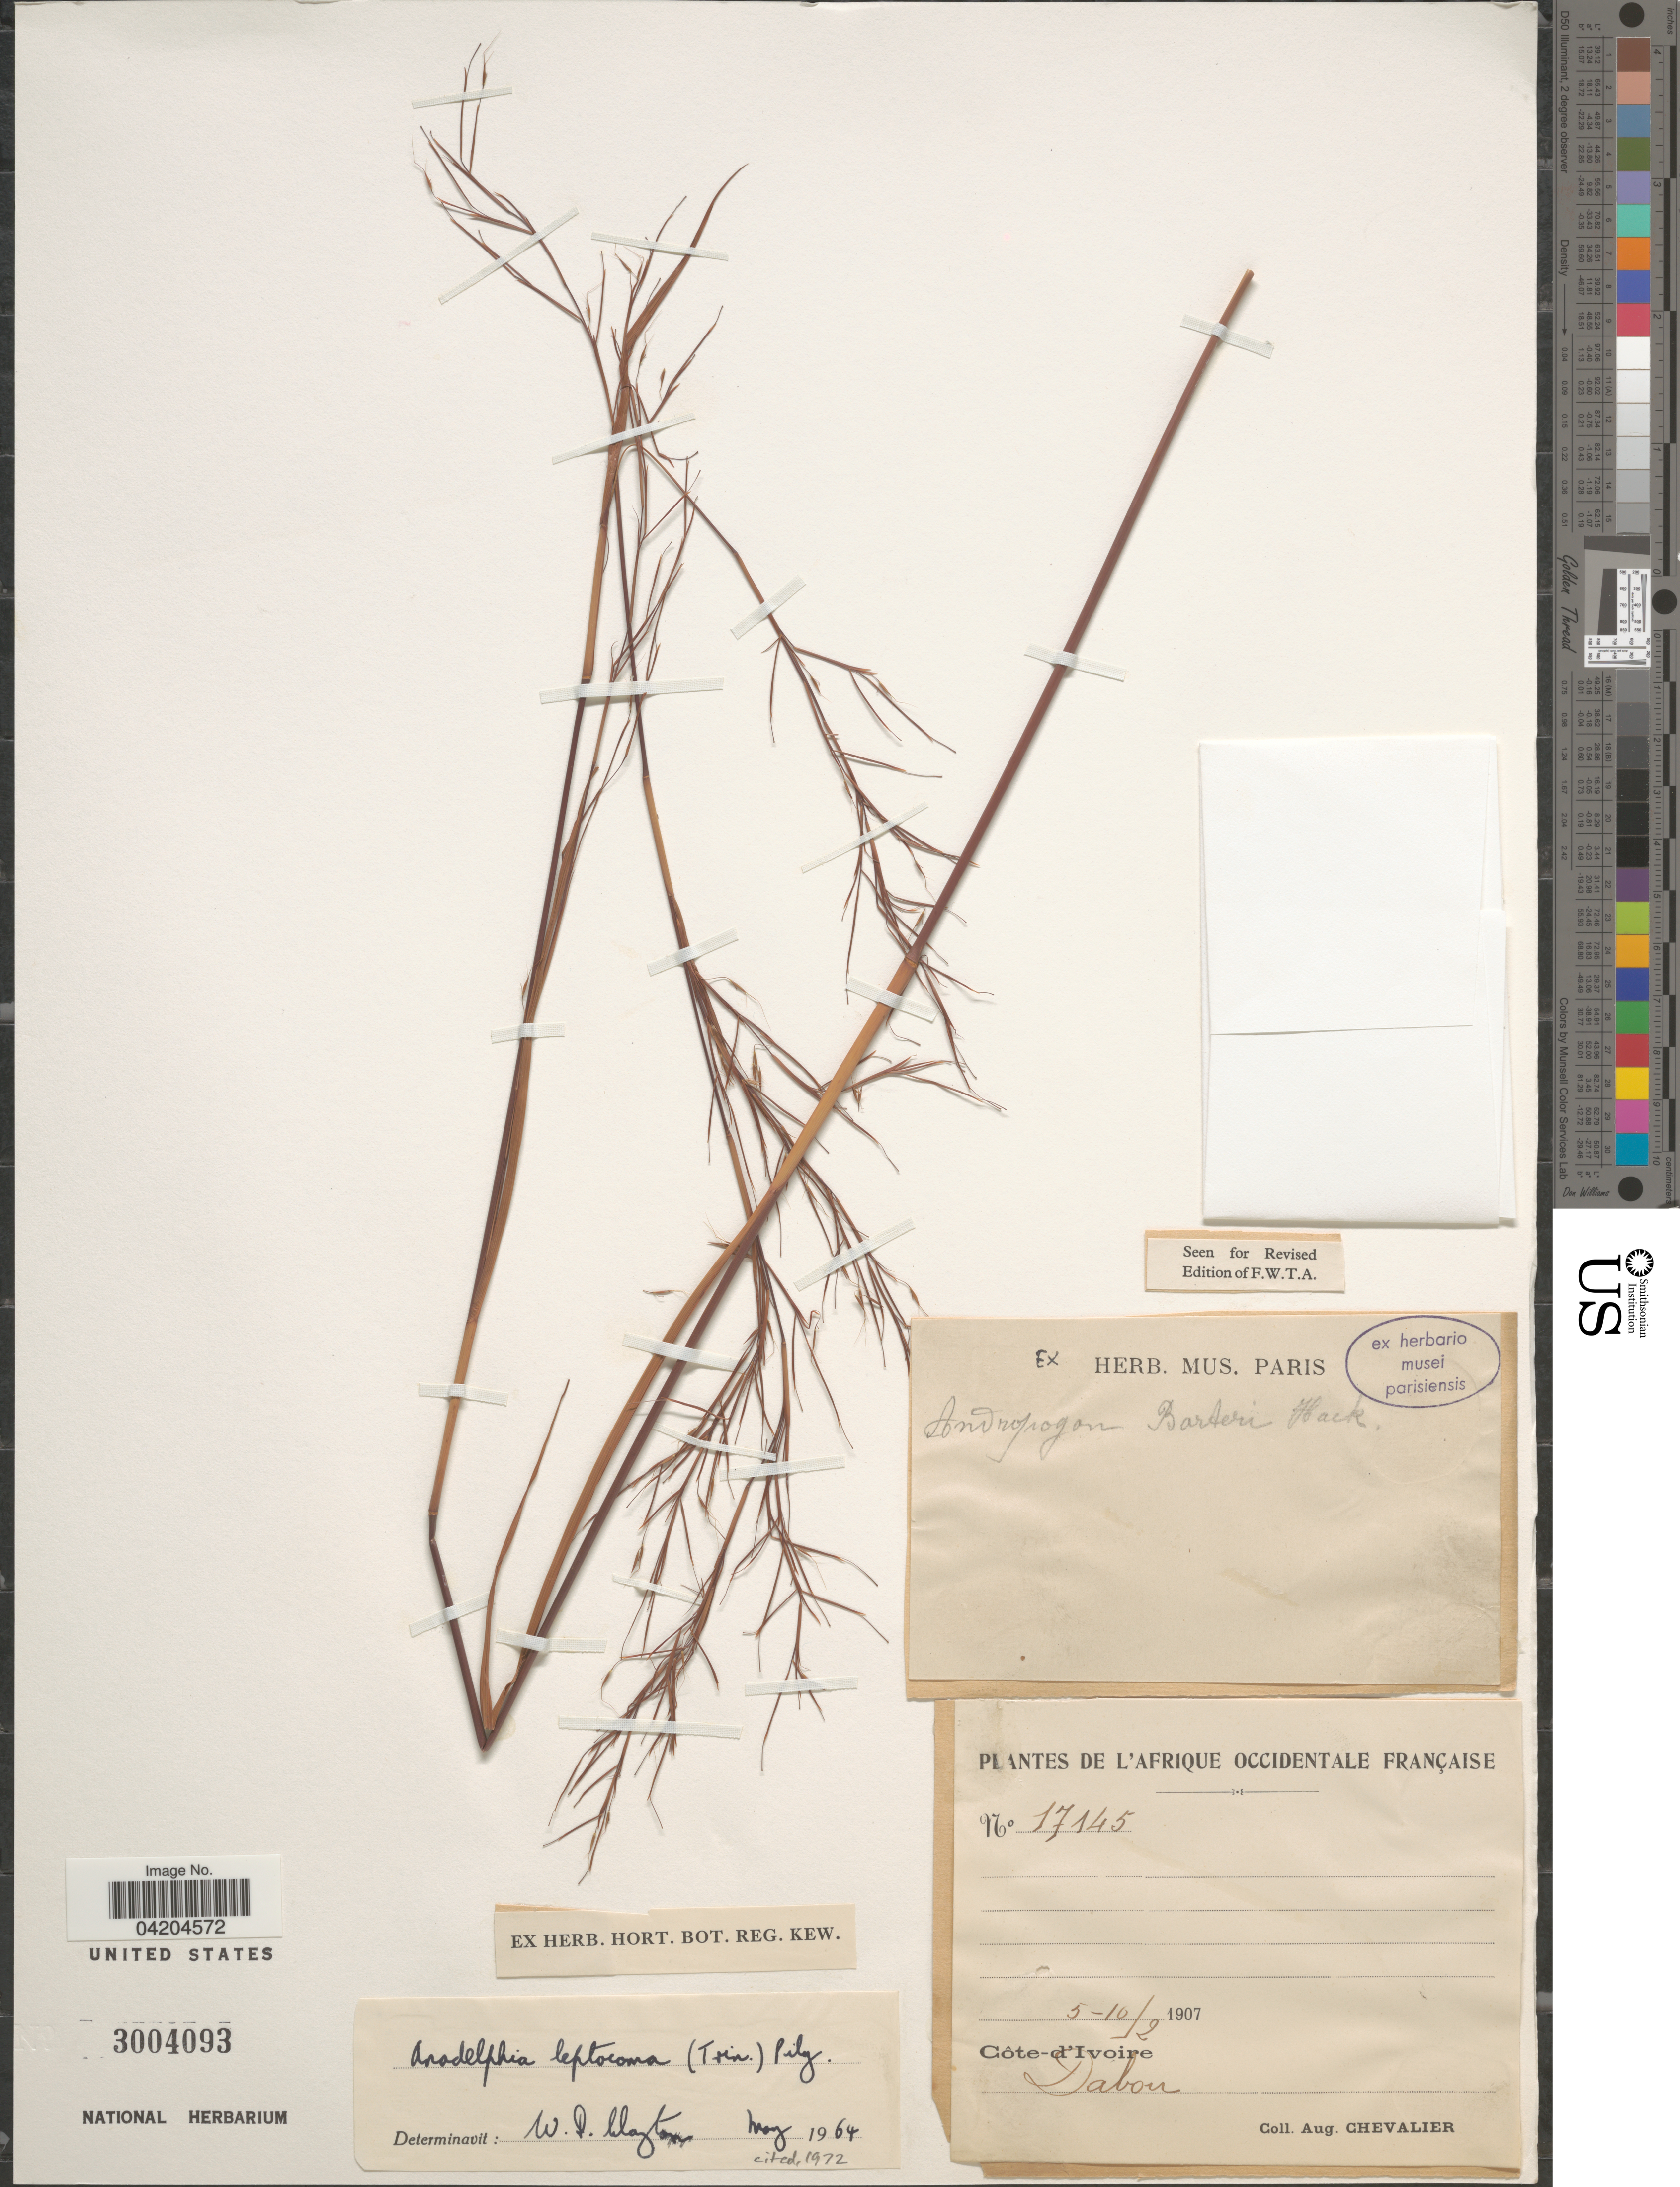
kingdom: Plantae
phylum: Tracheophyta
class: Liliopsida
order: Poales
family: Poaceae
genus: Anadelphia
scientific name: Anadelphia leptocoma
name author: (Trin.) Pilg.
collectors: A. J. Chevalier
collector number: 17145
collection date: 1907-02-05/1907-02-10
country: Ivory Coast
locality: L'Afrique Occidentale Française. Côte-d'Ivoire. Dabou.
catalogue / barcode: US 3004093